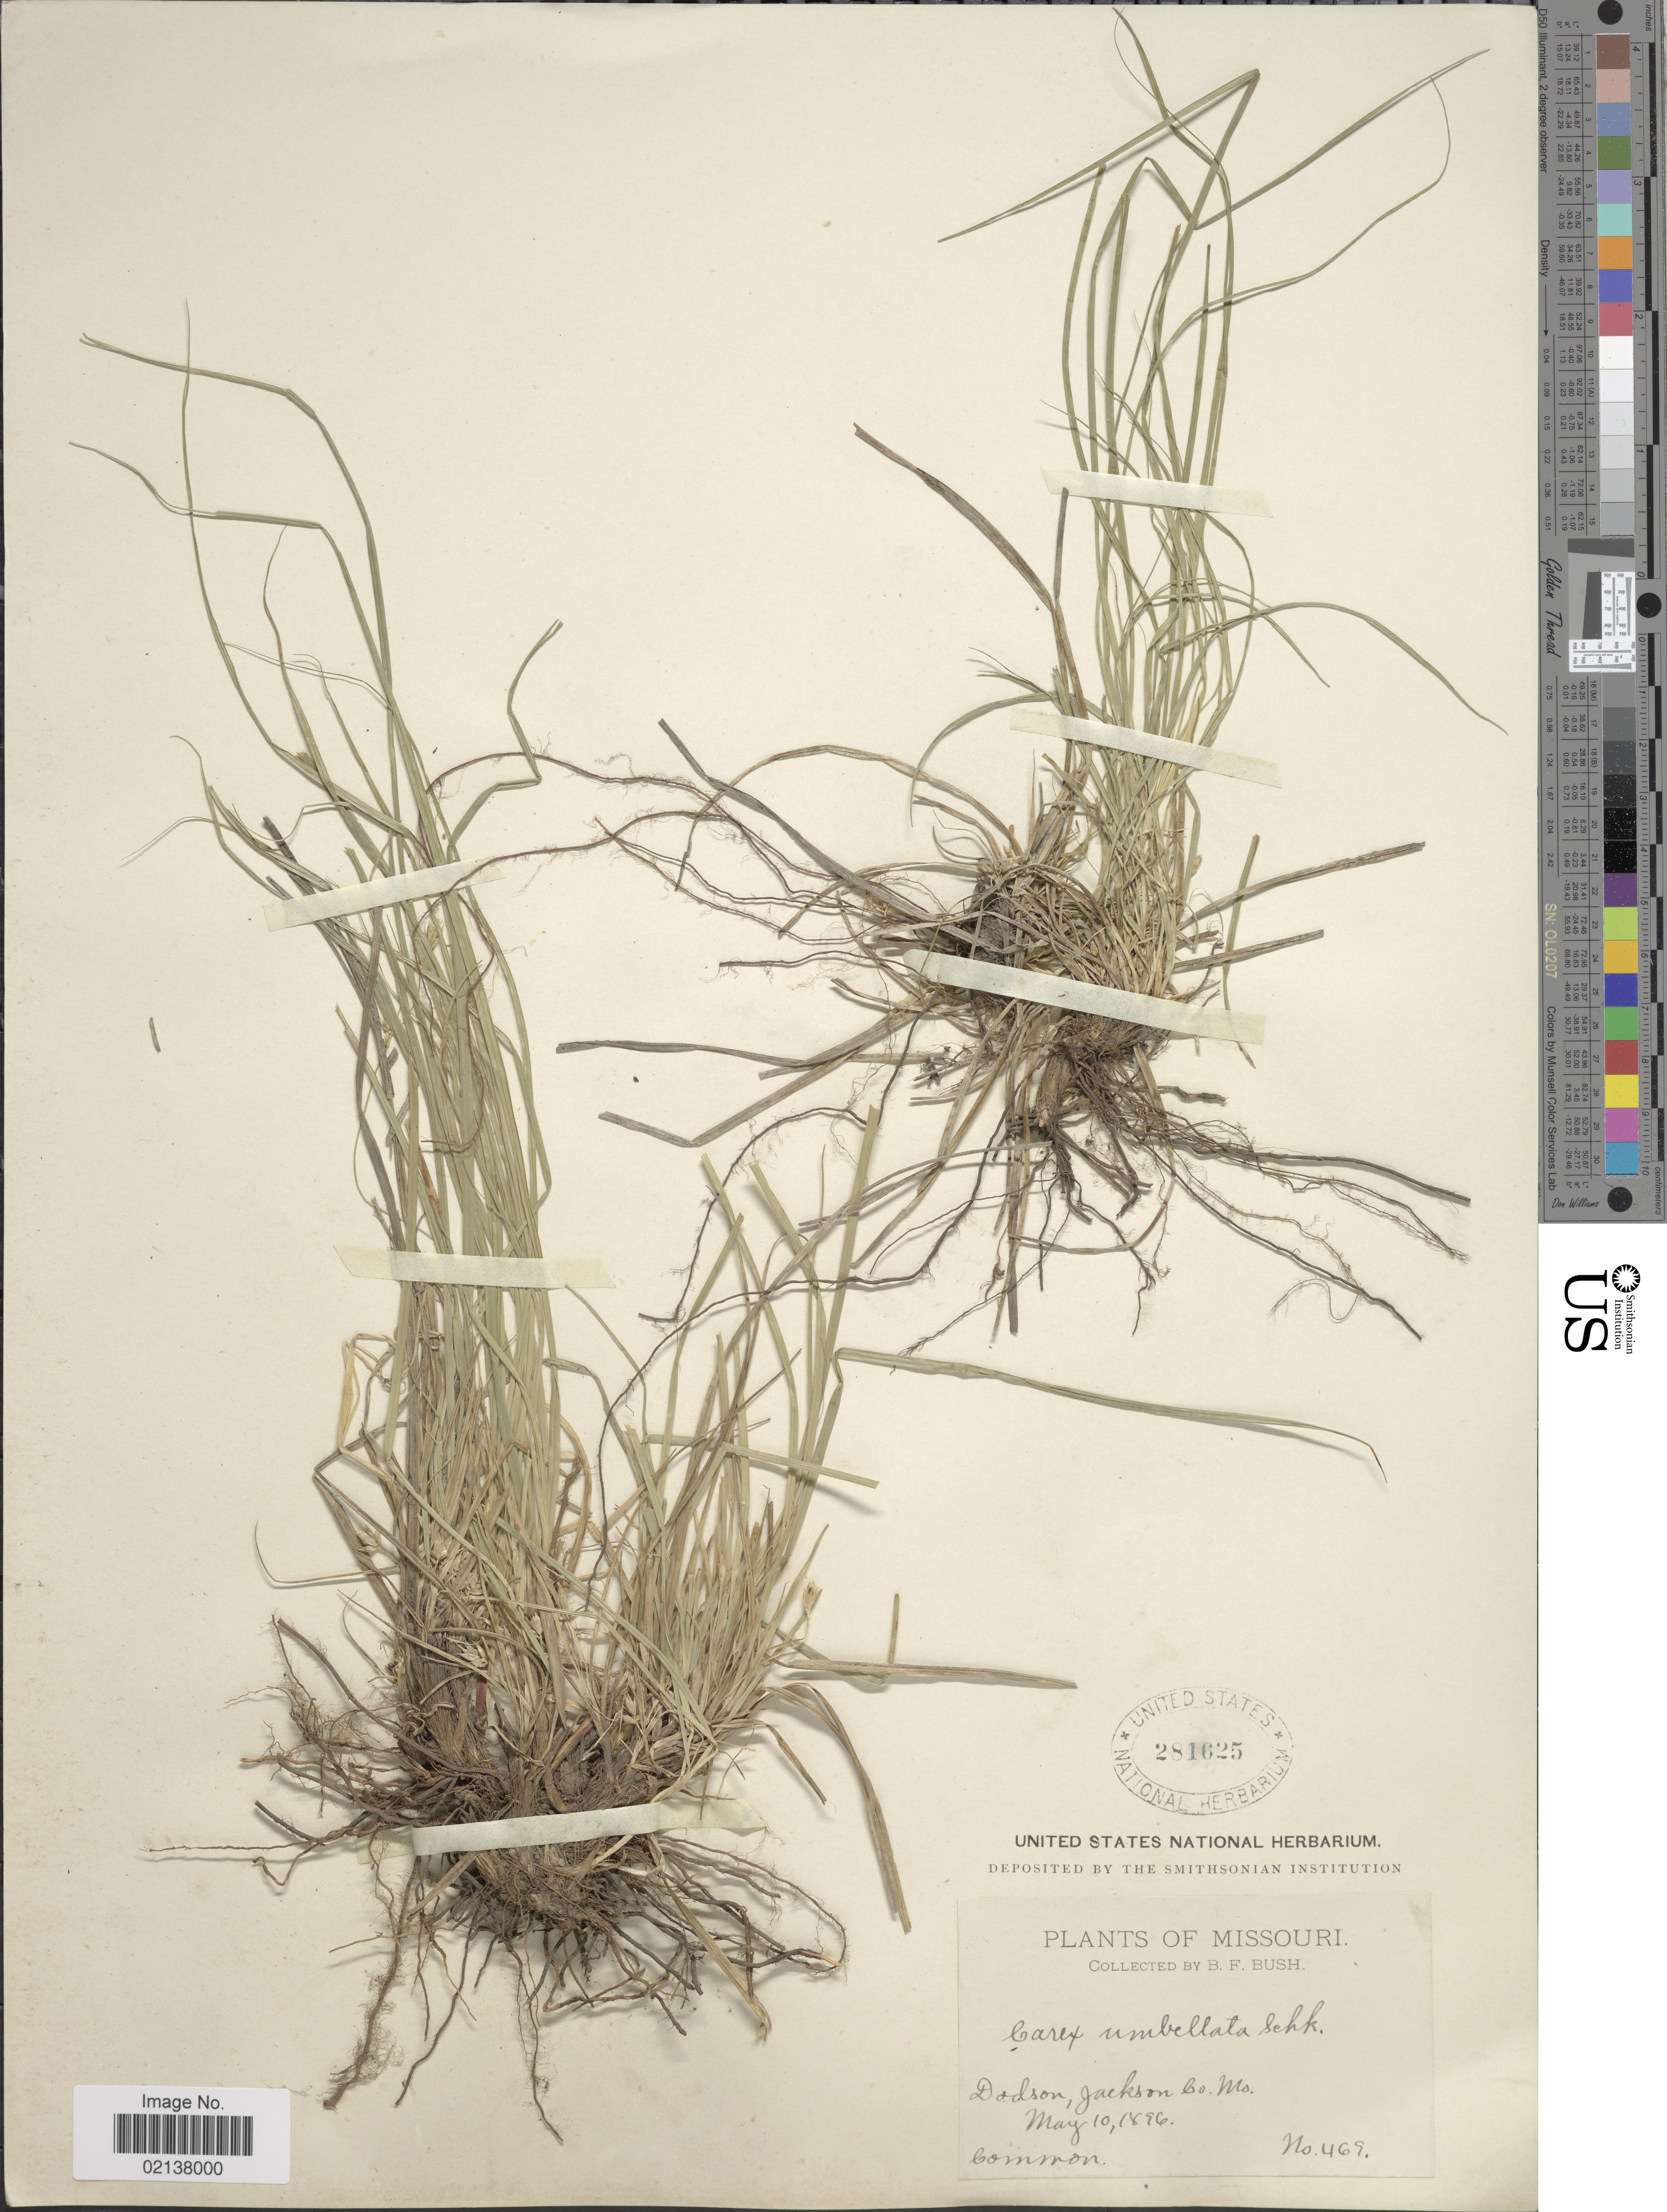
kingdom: Plantae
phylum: Tracheophyta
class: Liliopsida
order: Poales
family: Cyperaceae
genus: Carex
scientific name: Carex umbellata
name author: Schkuhr ex Willd.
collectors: B. F. Bush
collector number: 469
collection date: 1896-05-10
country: United States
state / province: Missouri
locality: Missouri, Dodson, Jackson Co, Mo.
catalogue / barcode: US 281625